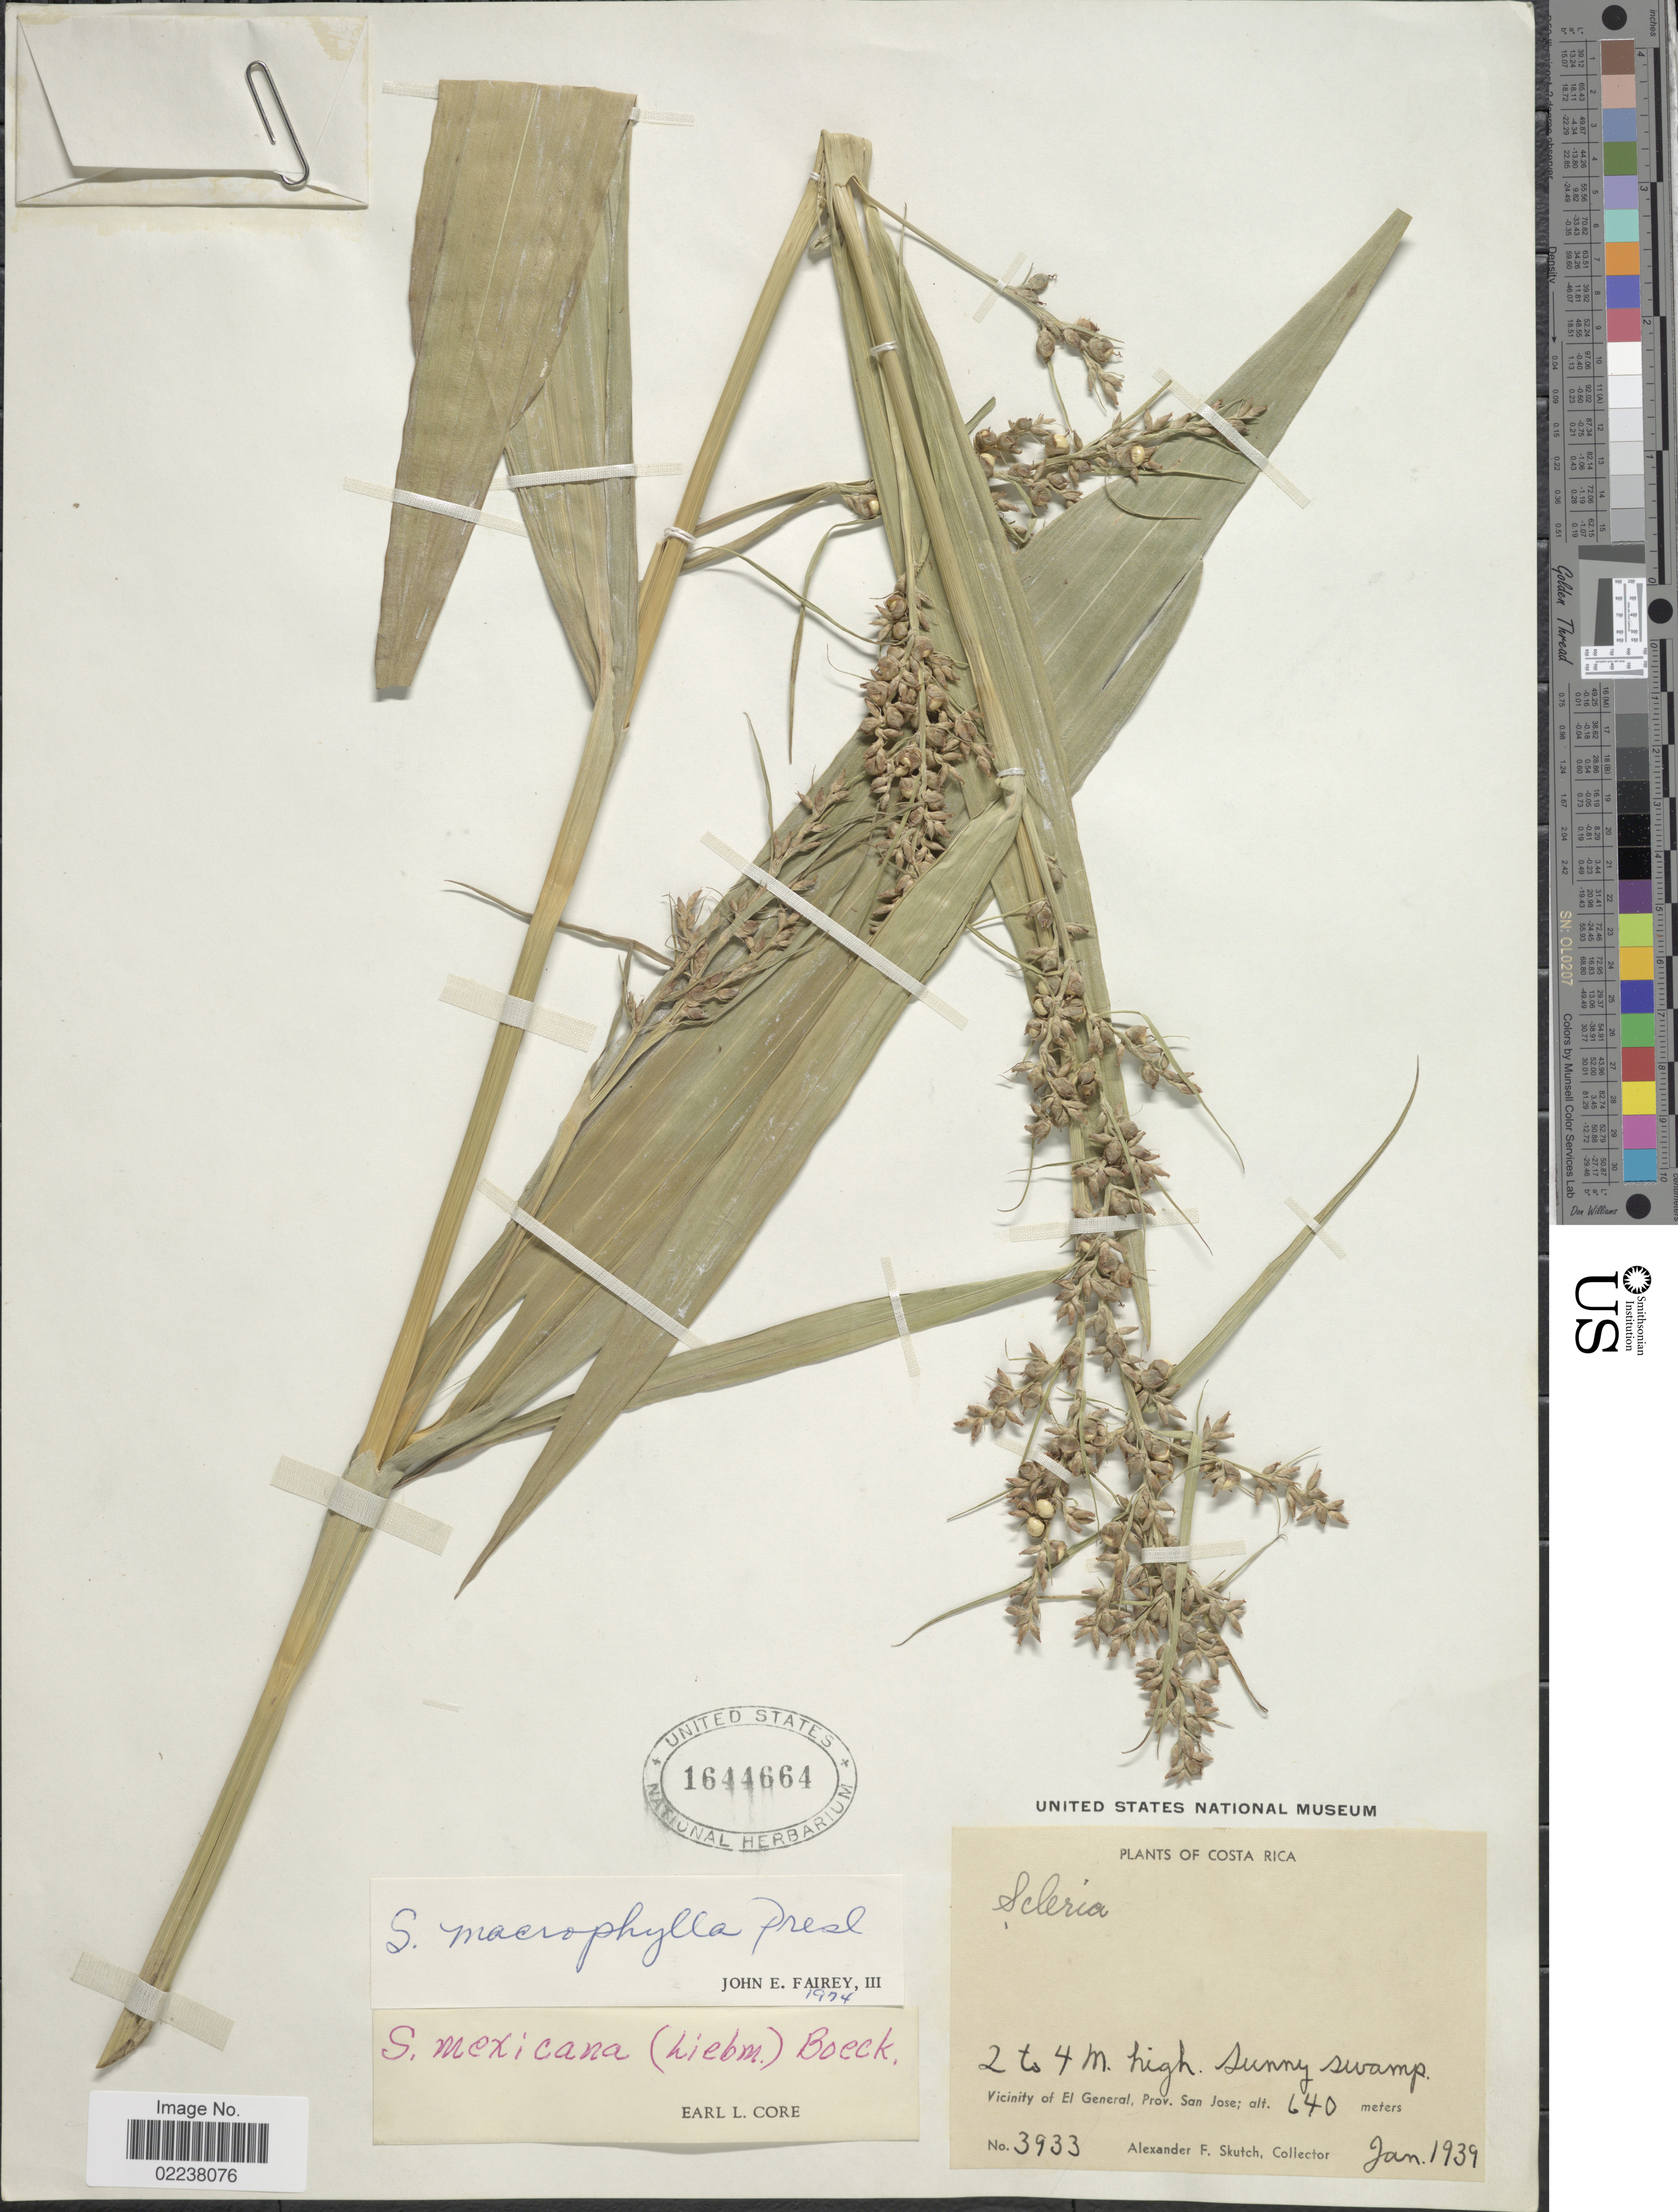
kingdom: Plantae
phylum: Tracheophyta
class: Liliopsida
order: Poales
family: Cyperaceae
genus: Scleria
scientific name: Scleria macrophylla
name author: J. Presl & C. Presl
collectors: A. F. Skutch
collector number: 3933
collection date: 1939-01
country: Costa Rica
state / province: San José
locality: Vicinity of El General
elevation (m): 640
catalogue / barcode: US 1644664